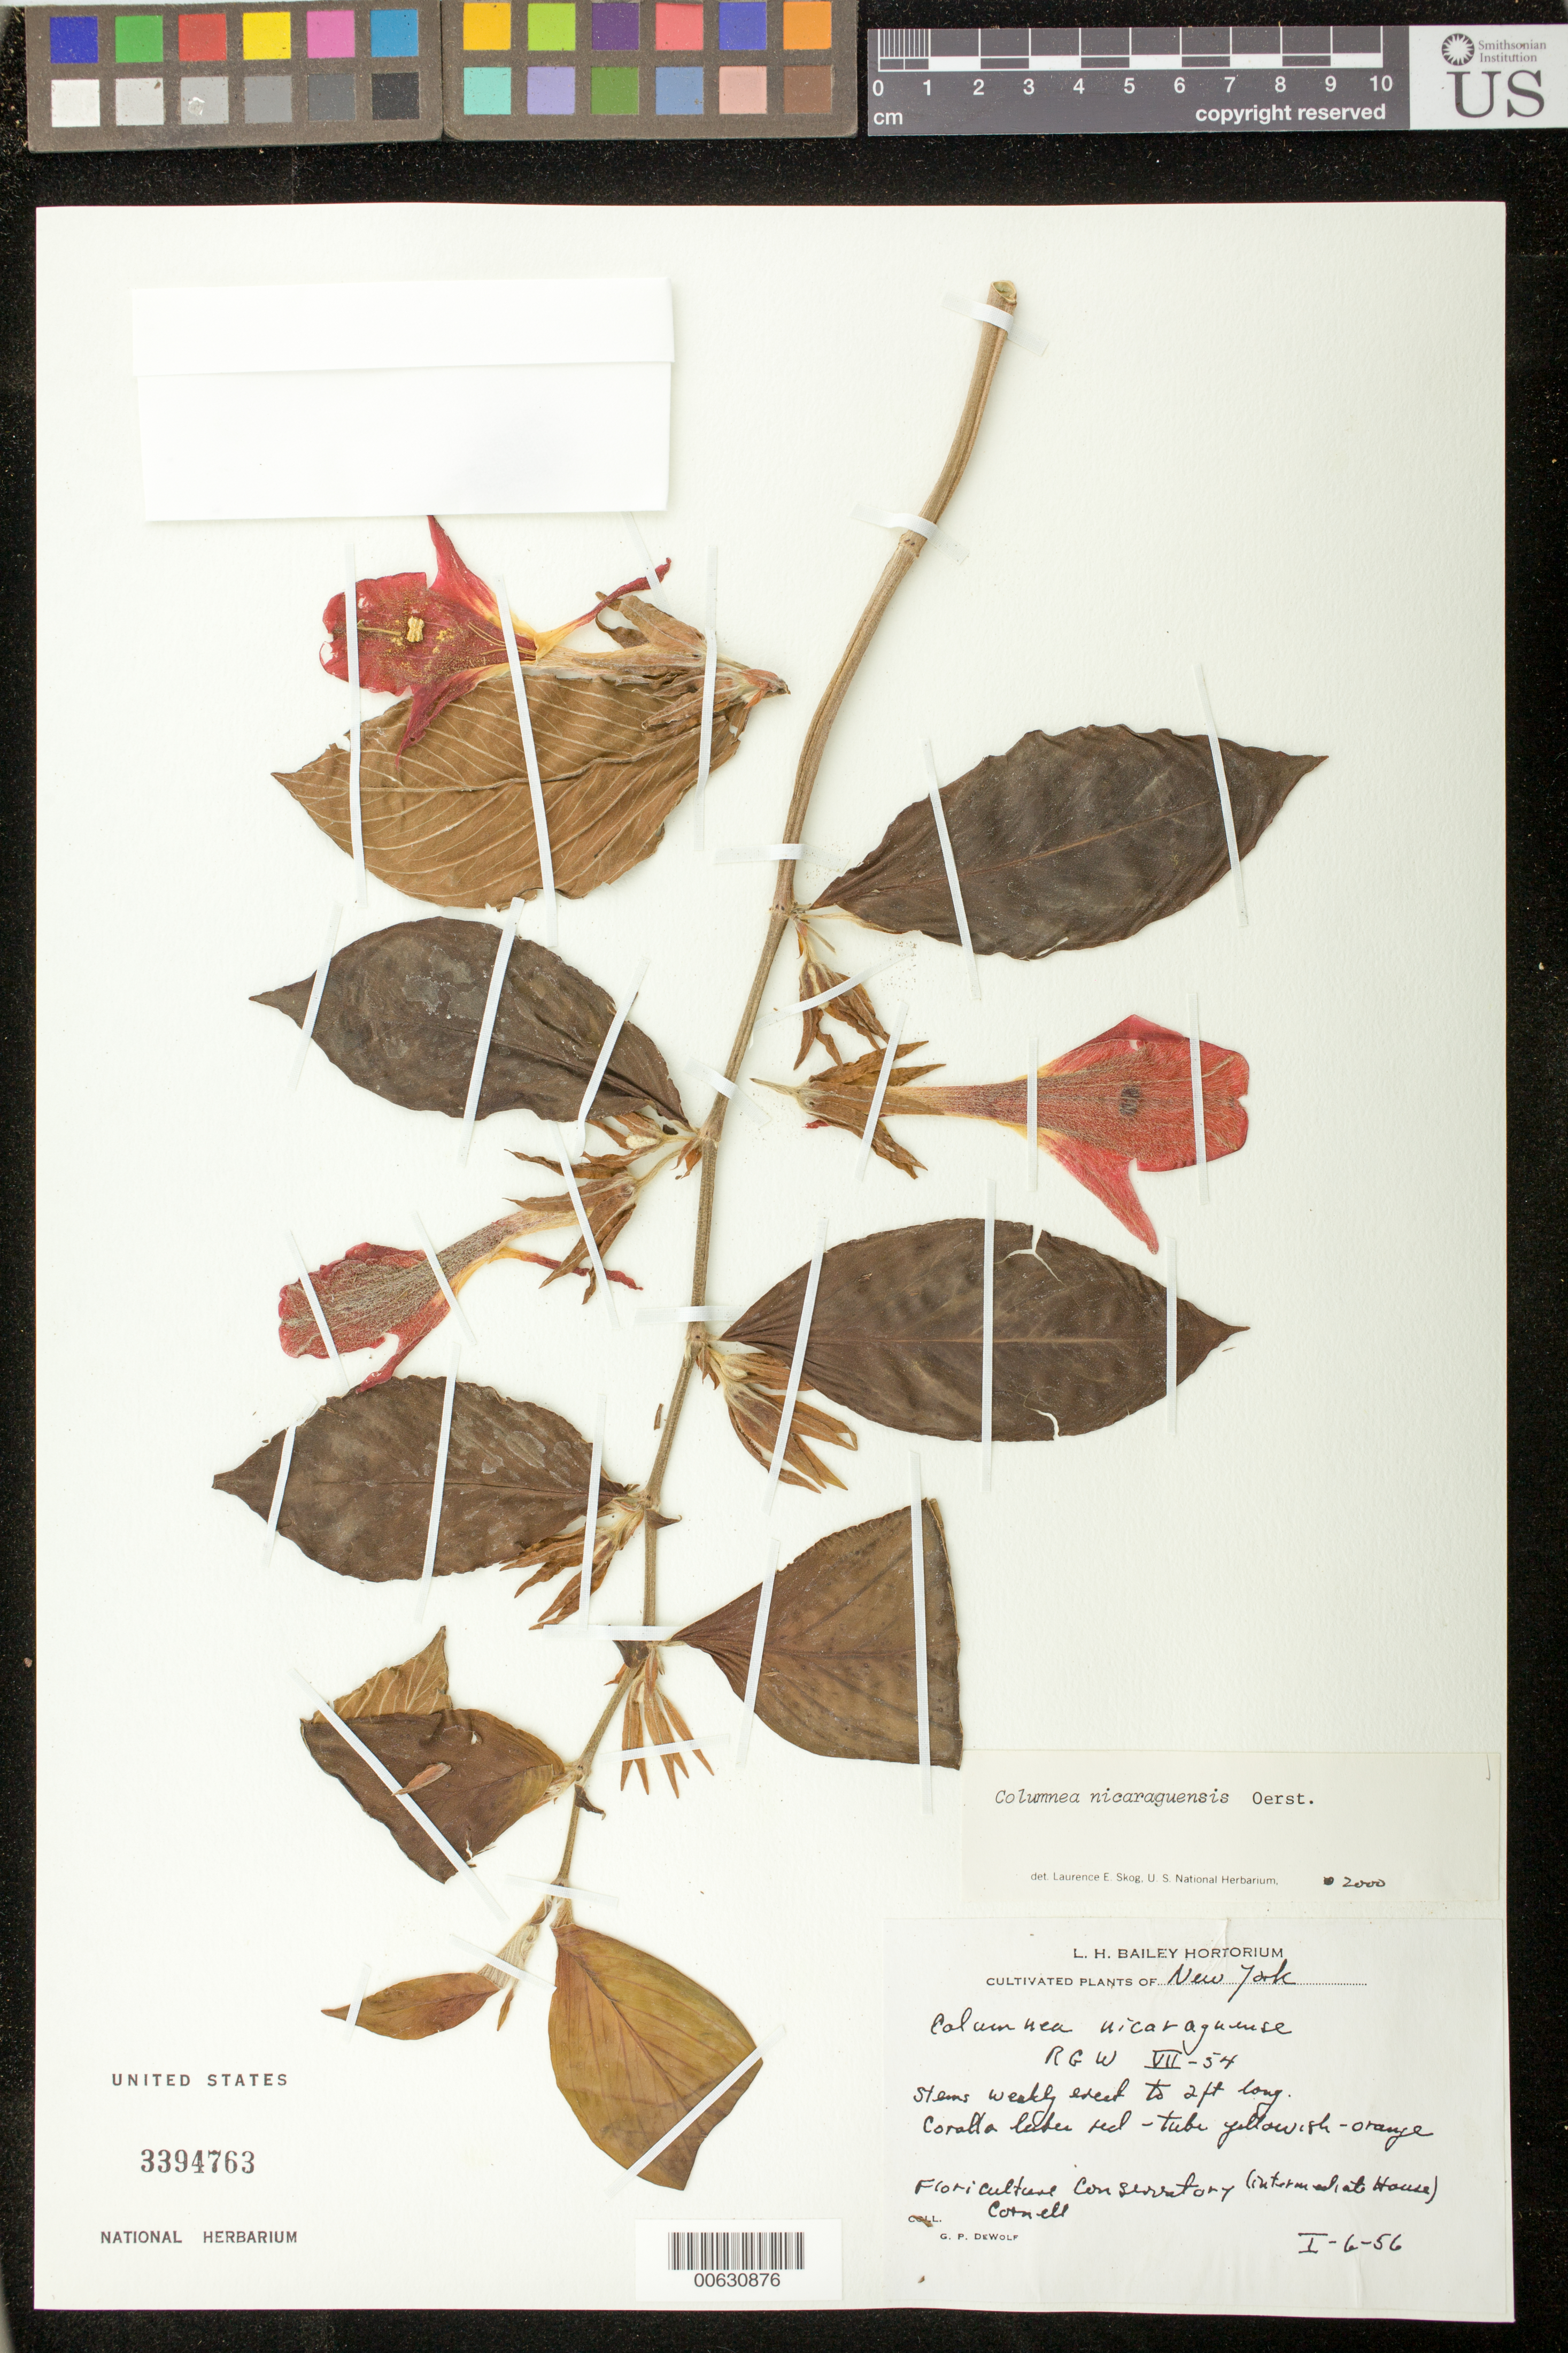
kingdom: Plantae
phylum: Tracheophyta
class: Magnoliopsida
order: Lamiales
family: Gesneriaceae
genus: Columnea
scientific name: Columnea nicaraguensis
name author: Oerst.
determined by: Skog, Laurence E.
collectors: G. DeWolf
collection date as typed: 06 Jan 1956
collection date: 1956-01-06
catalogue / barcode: US 3394763